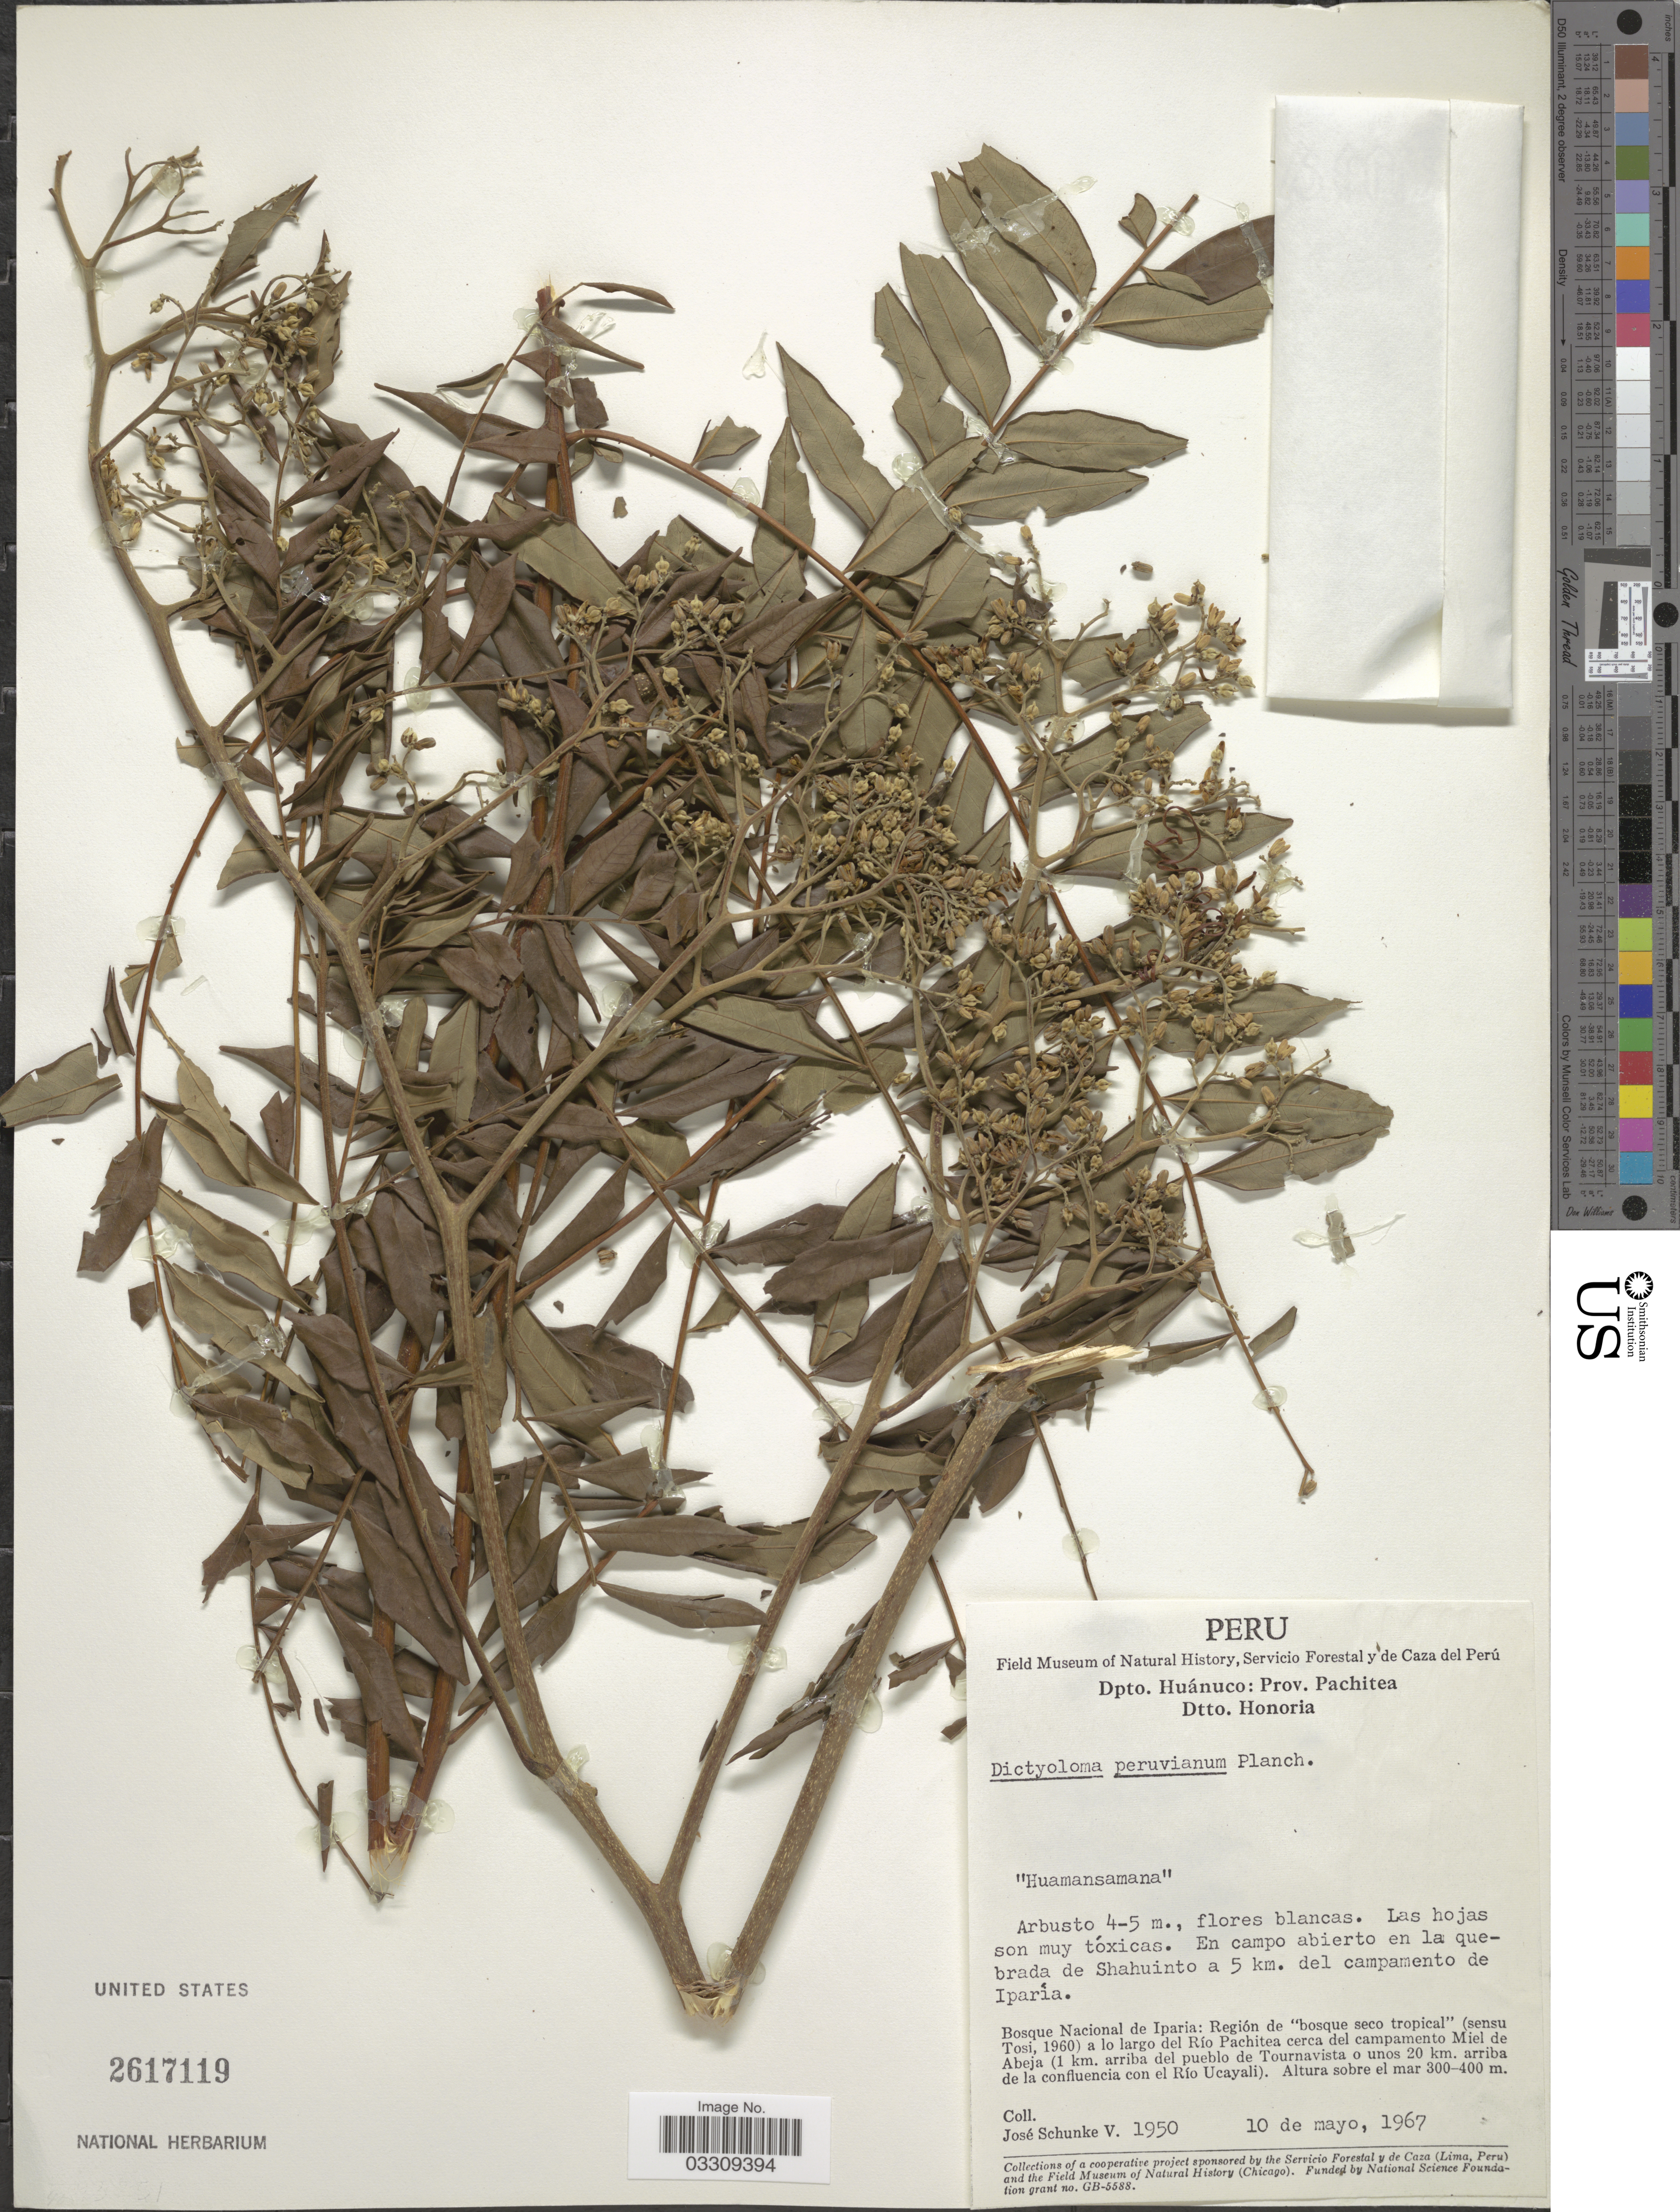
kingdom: Plantae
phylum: Tracheophyta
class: Magnoliopsida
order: Sapindales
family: Rutaceae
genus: Dictyoloma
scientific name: Dictyoloma peruvianum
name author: Planch.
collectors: J. Schunke Vigo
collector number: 1950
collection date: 1967-05-10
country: Peru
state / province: Huánuco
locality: Dpto. Huánuco: Prov. Pachitea. Dtto. Honoria. En campo abierto en la quebrada de Shahuinto a 5 km. del campamento de Iparia. Bosque Nacional de Iparia: Regíon de "bosque seco tropical" (sensu Tosi, 1960) a lo largo del Río Pachitea cerca del campamento Miel de Abeja (1 km. arriba del pueblo de Tournavista o unos 20 km. arriba de la confluencia con el Río Ucayali).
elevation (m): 300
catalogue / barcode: US 2617119